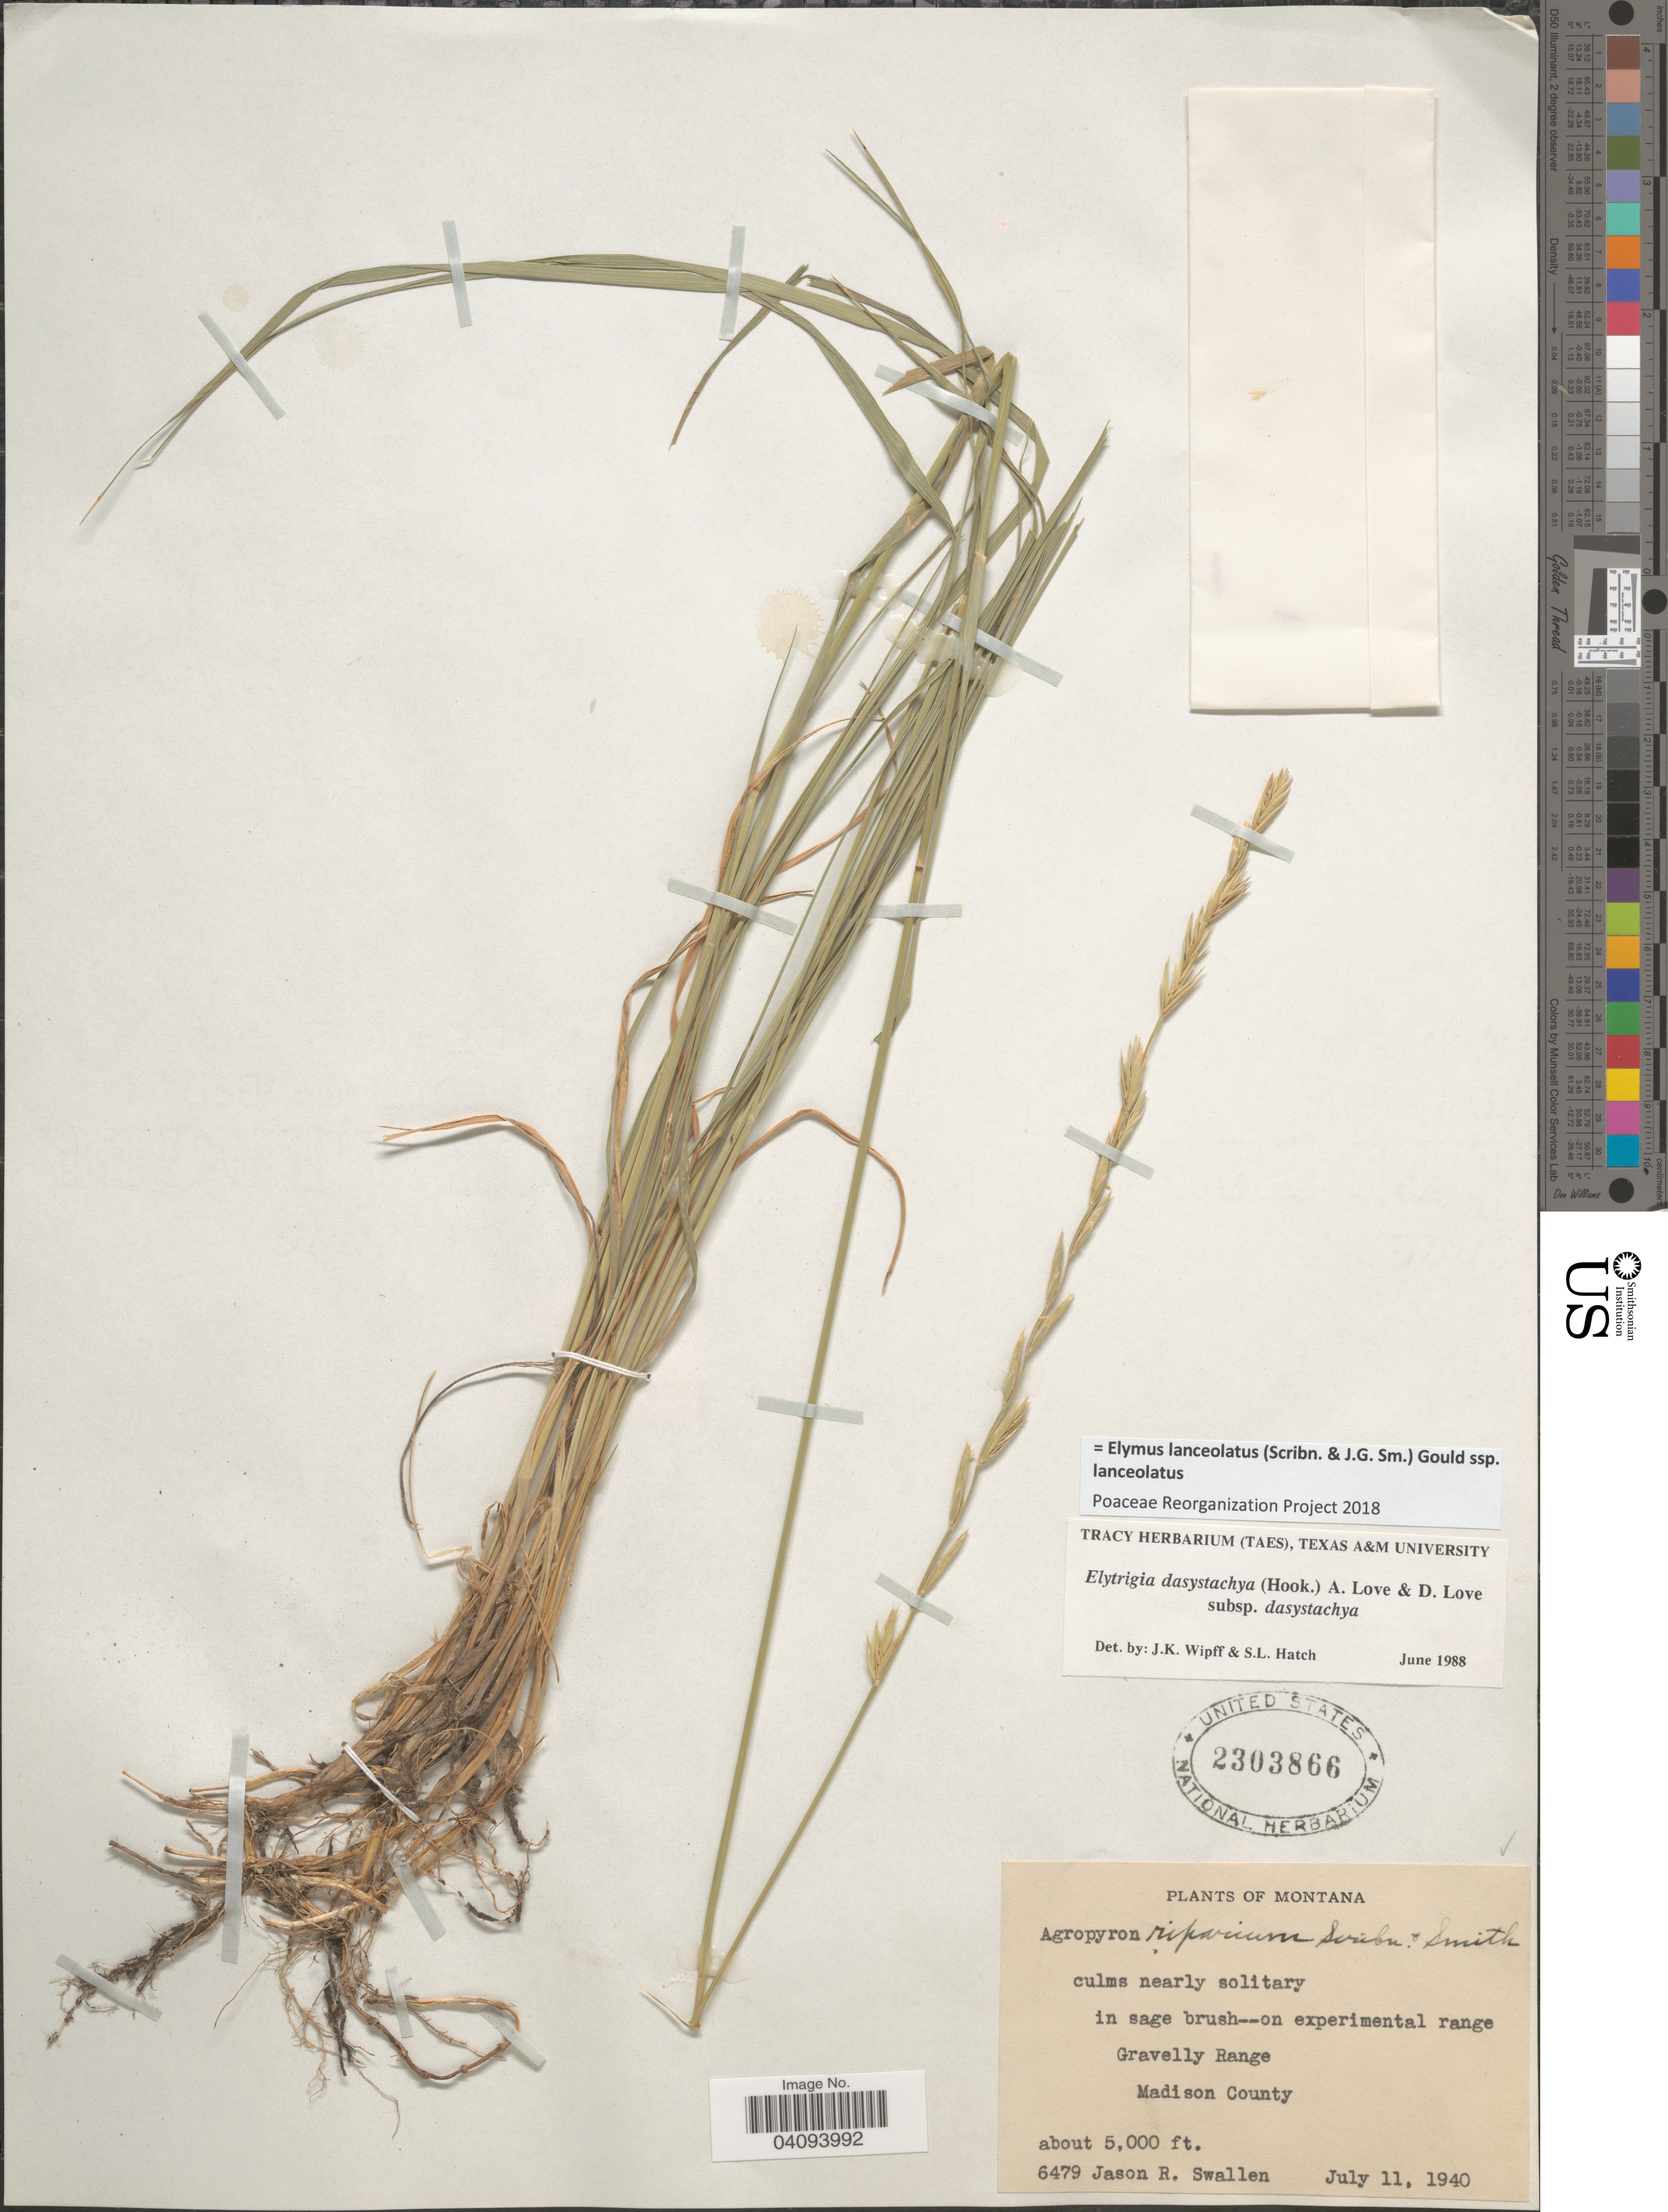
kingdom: Plantae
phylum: Tracheophyta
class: Liliopsida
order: Poales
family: Poaceae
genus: Elymus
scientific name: Elymus lanceolatus subsp. lanceolatus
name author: (Scribn. & J.G. Sm.) Gould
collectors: J. R. Swallen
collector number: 6479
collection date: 1940-07-11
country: United States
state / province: Montana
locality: On experimental range. Gravelly Range. Madison County.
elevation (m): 1524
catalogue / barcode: US 2303866